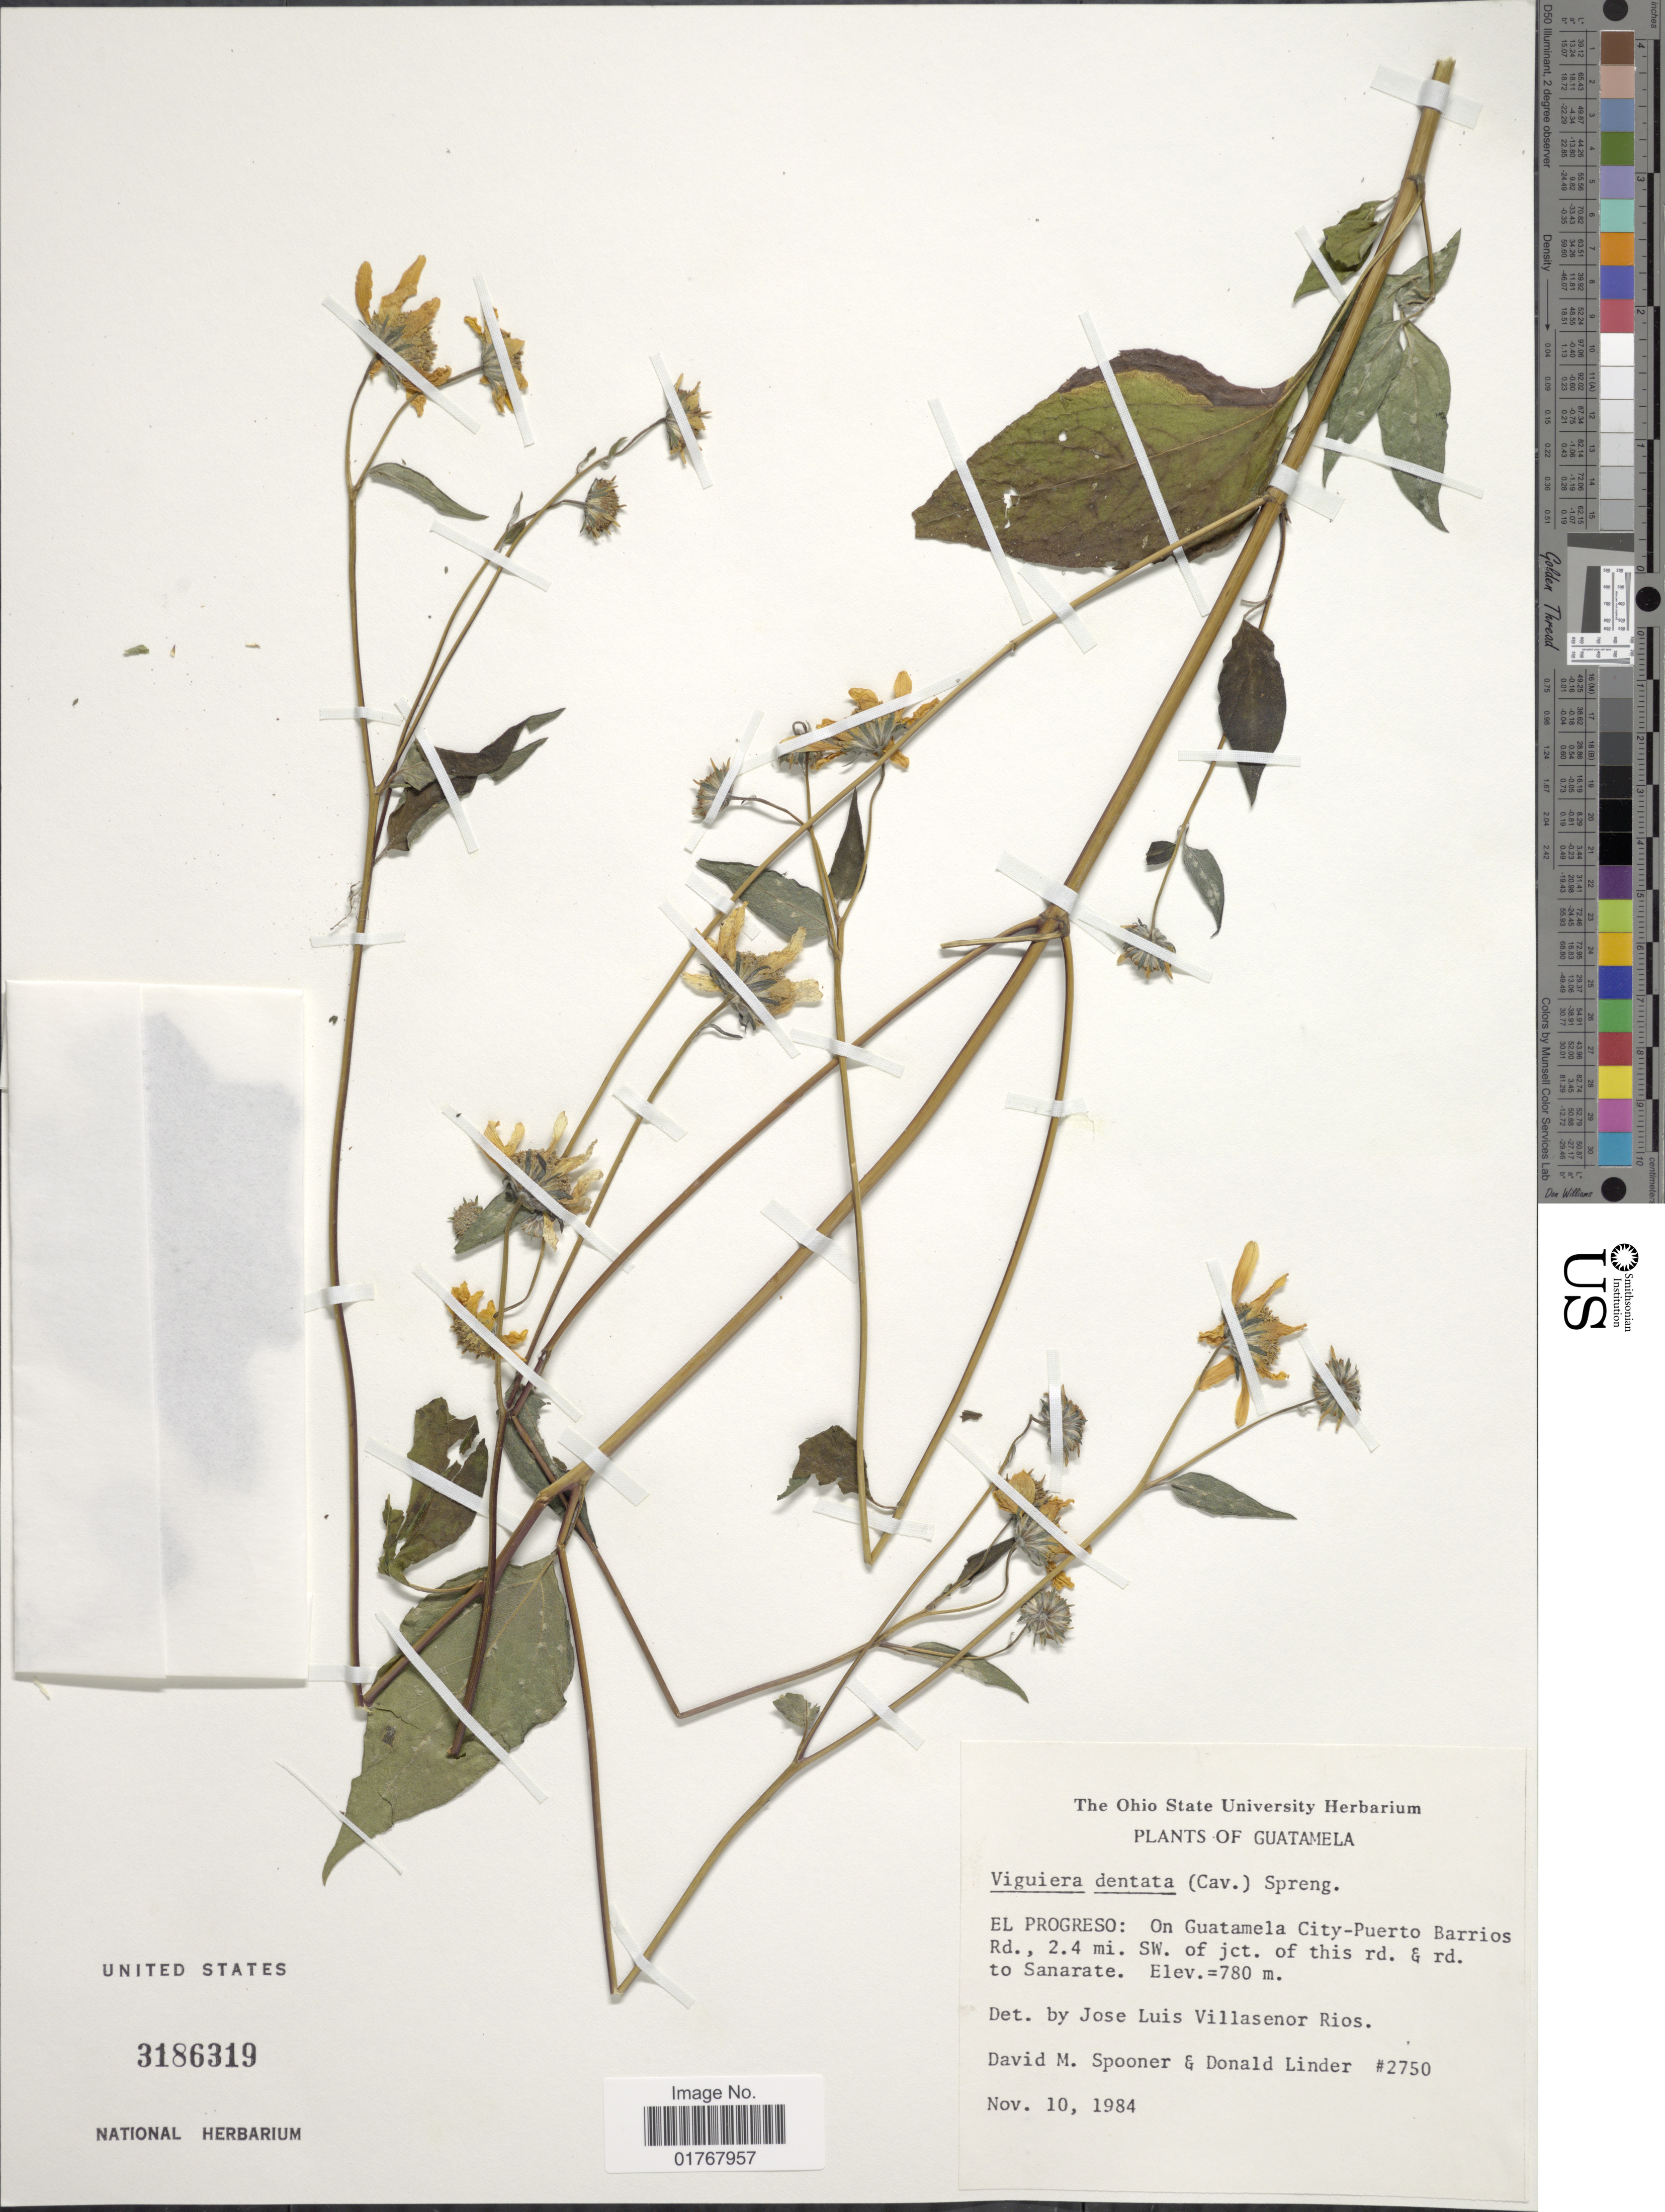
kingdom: Plantae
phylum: Tracheophyta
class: Magnoliopsida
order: Asterales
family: Asteraceae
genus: Viguiera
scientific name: Viguiera dentata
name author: (Cav.) Spreng.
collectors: D. Spooner & D. Linder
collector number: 2750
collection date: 1984-11-10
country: Guatemala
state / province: El Progreso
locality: On Guatemala City-Puerto Barrios Rd., 2.4 mi SW of jct of this rd. & rd to Sanarate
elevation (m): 780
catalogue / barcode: US 3186319